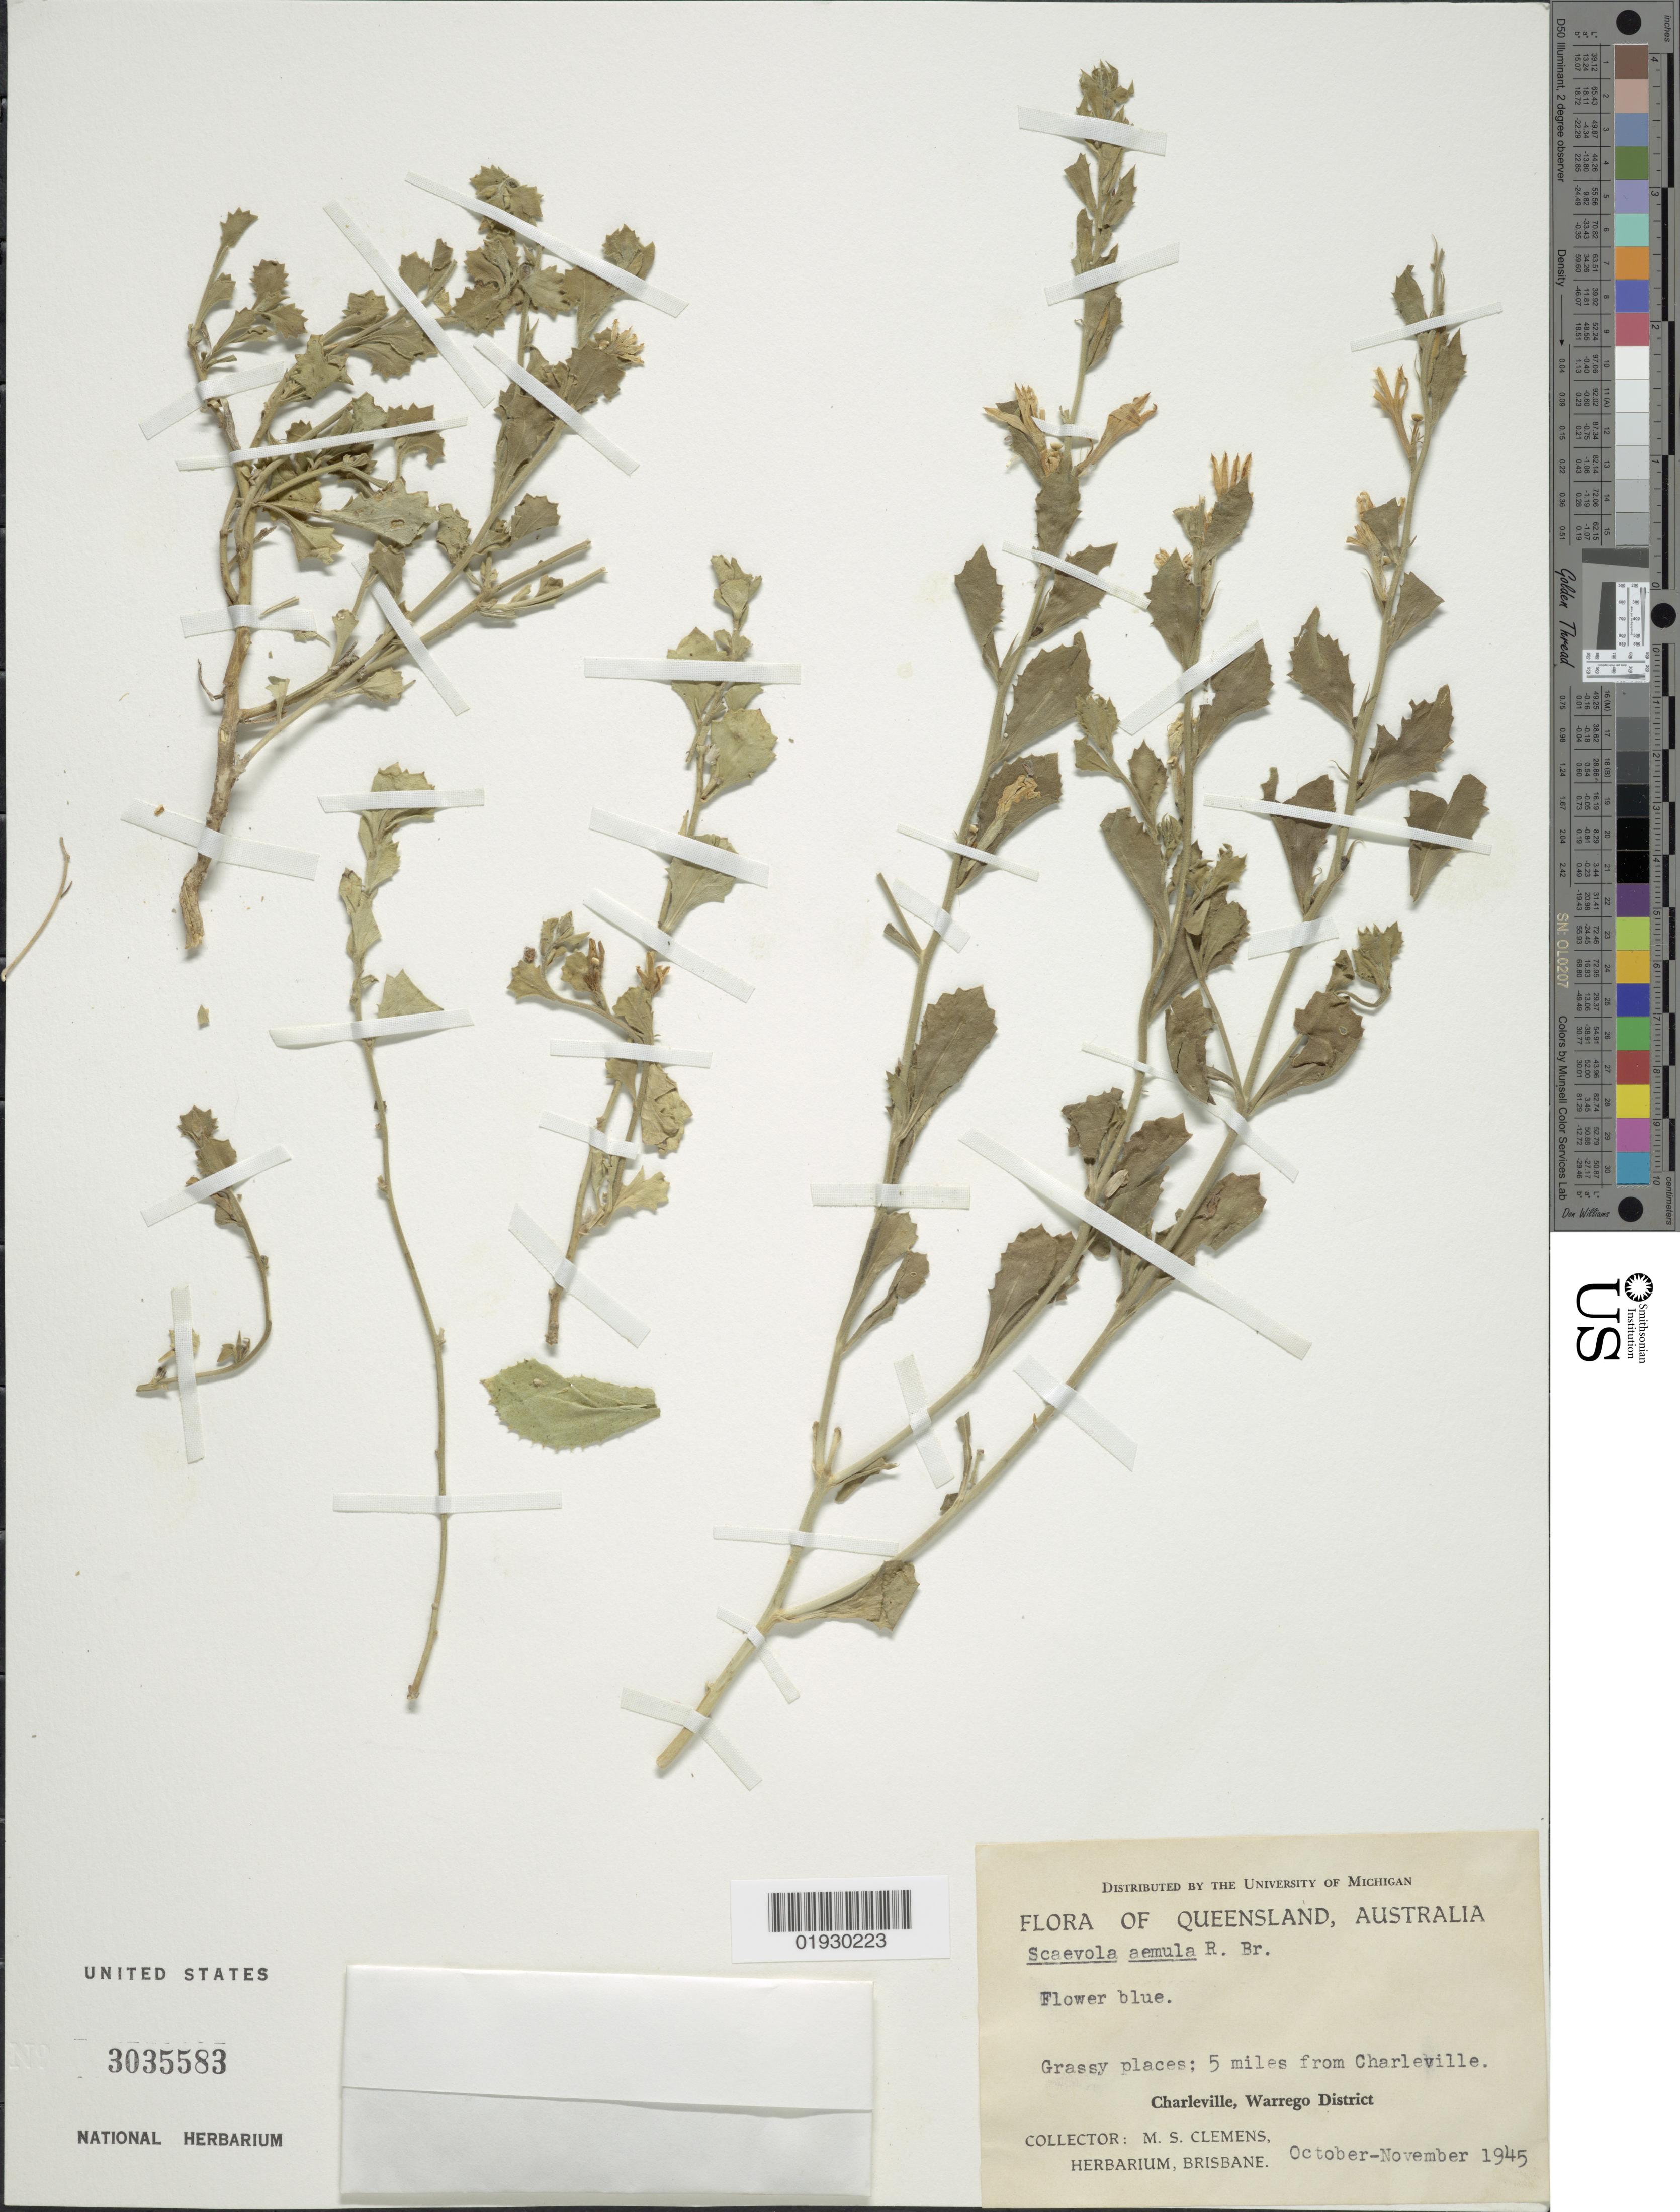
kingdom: Plantae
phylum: Tracheophyta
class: Magnoliopsida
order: Asterales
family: Goodeniaceae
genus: Scaevola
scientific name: Scaevola aemula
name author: R. Br.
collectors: M. S. Clemens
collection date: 1945-10/1945-11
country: Australia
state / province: Queensland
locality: Charleville, Warrego District. 5 miles from Charleville.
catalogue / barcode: US 3035583